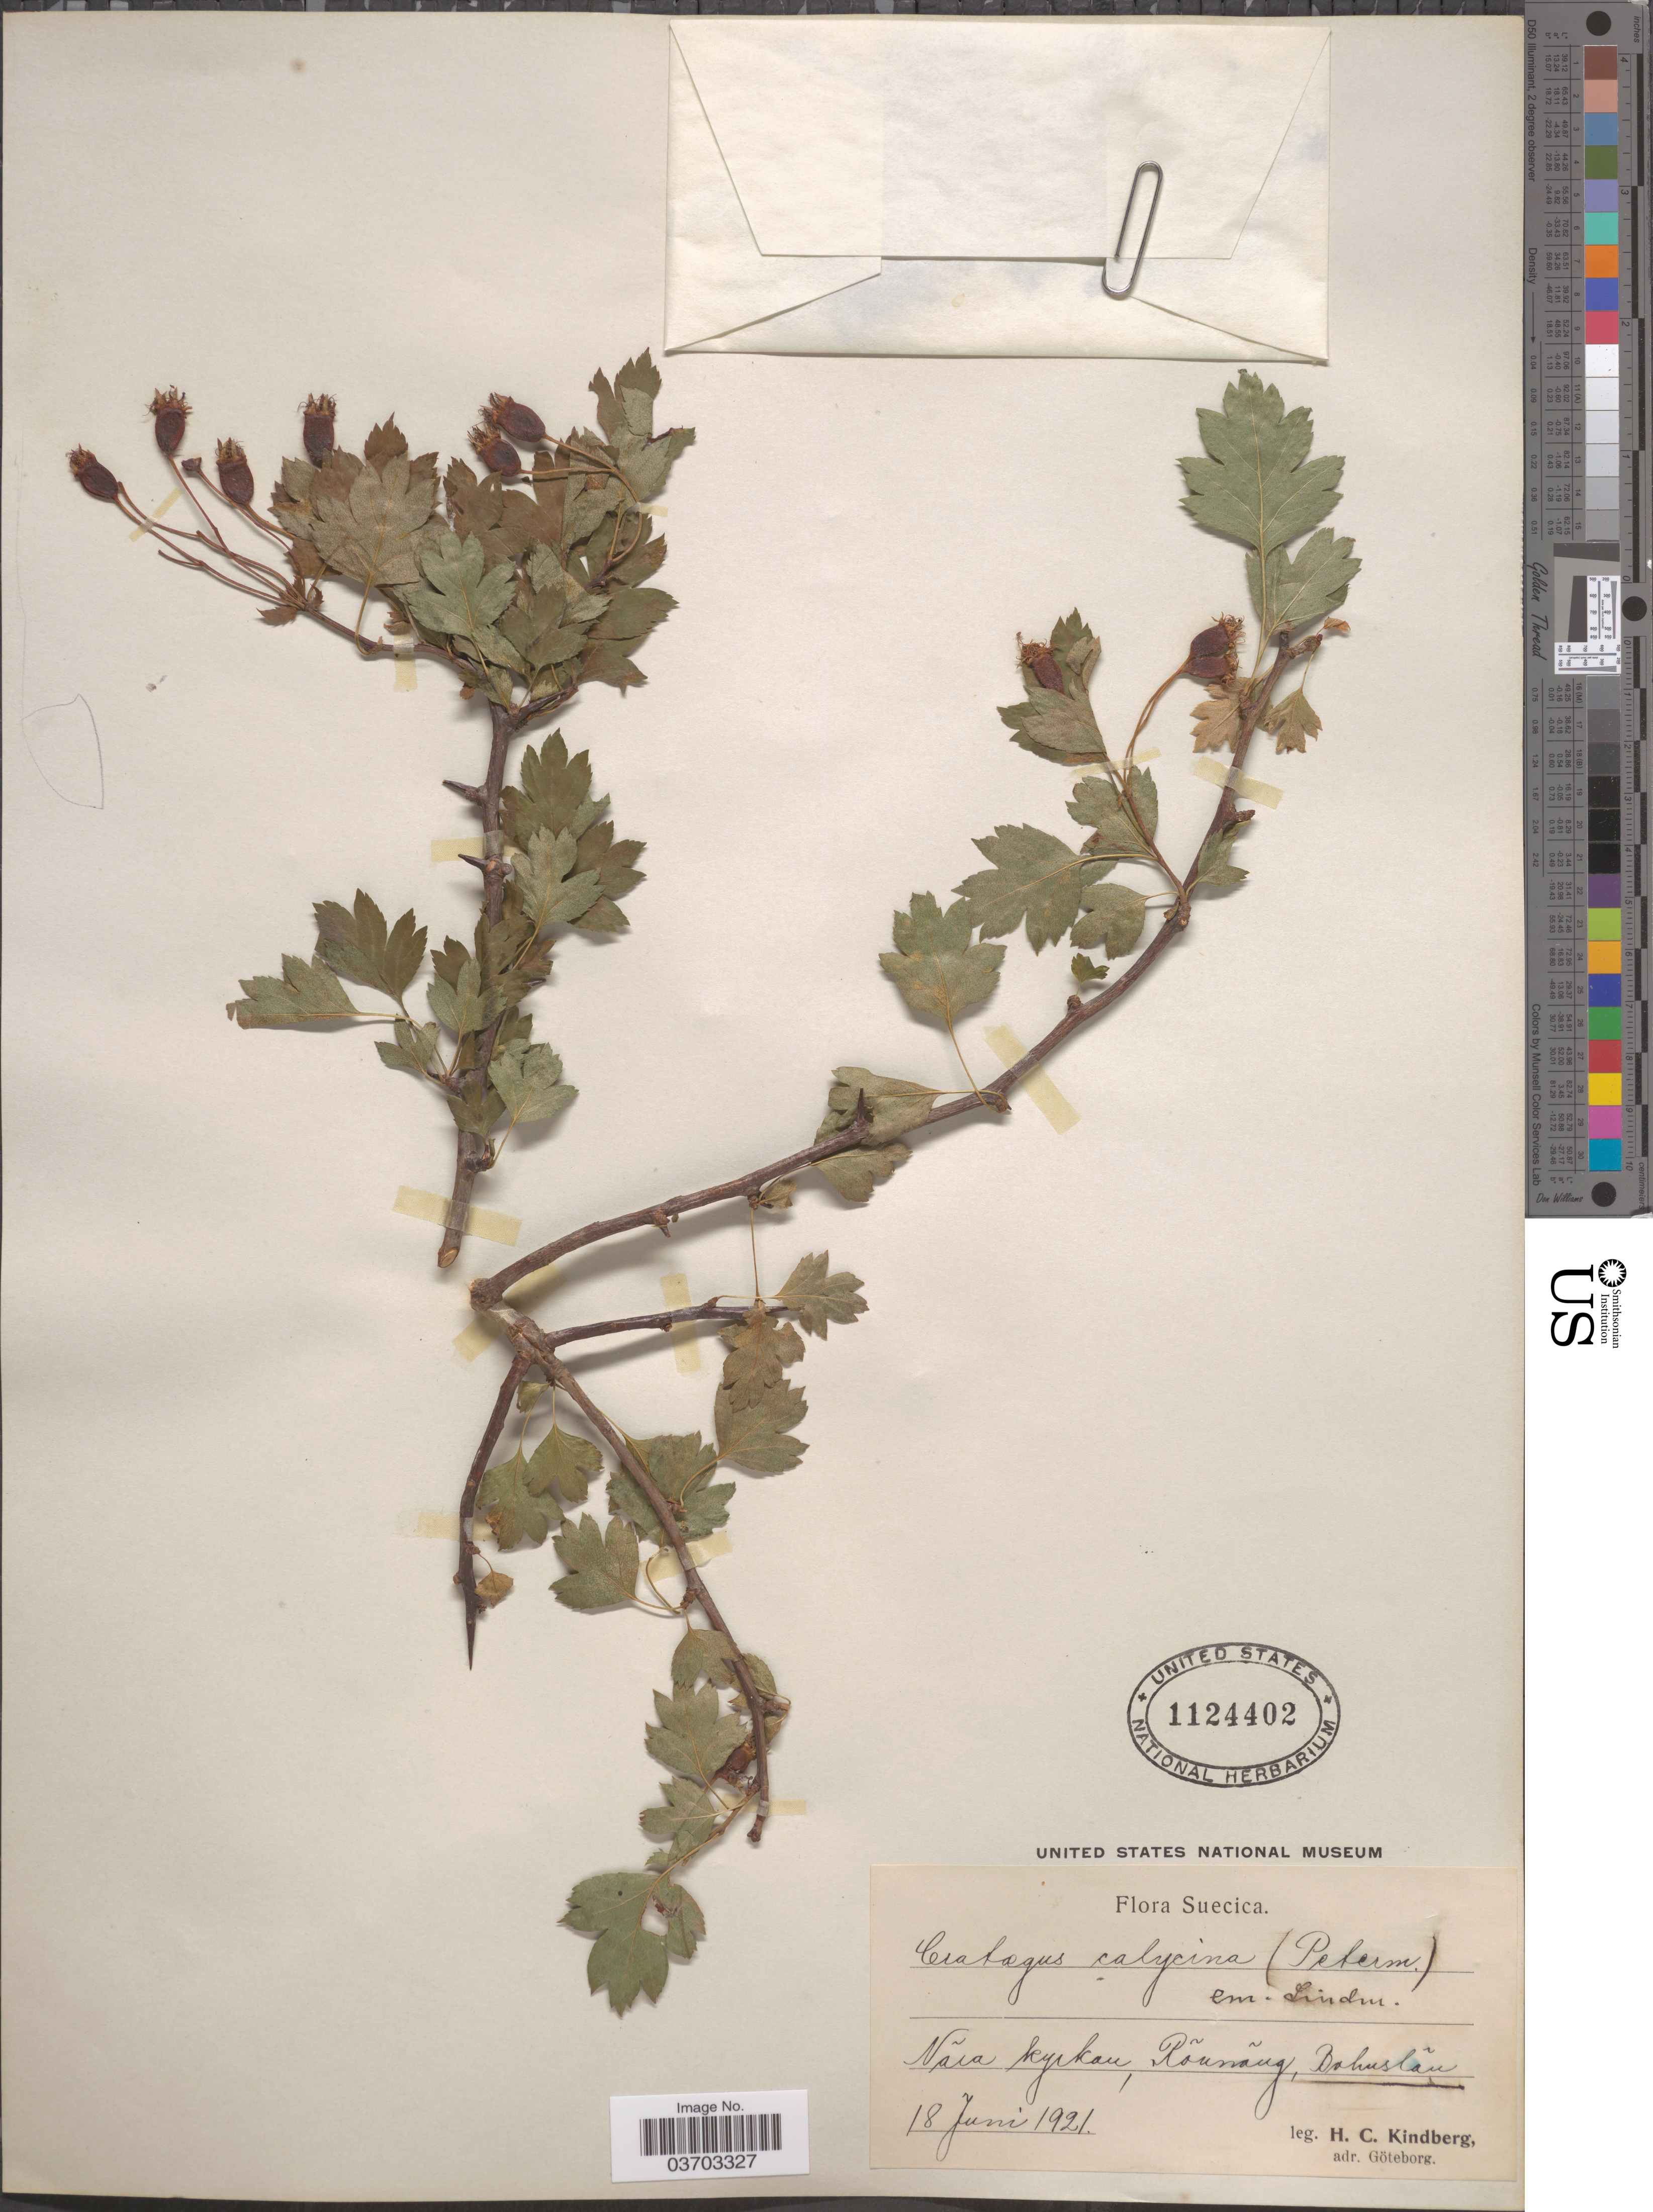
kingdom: Plantae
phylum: Tracheophyta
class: Magnoliopsida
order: Rosales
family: Rosaceae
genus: Crataegus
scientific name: Crataegus calycina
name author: Peterm.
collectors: H. Kindberg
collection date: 1921-06-18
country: Sweden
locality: Suecica. Nãra kyrkan, Ronnang, Bohuslan.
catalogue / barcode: US 1124402